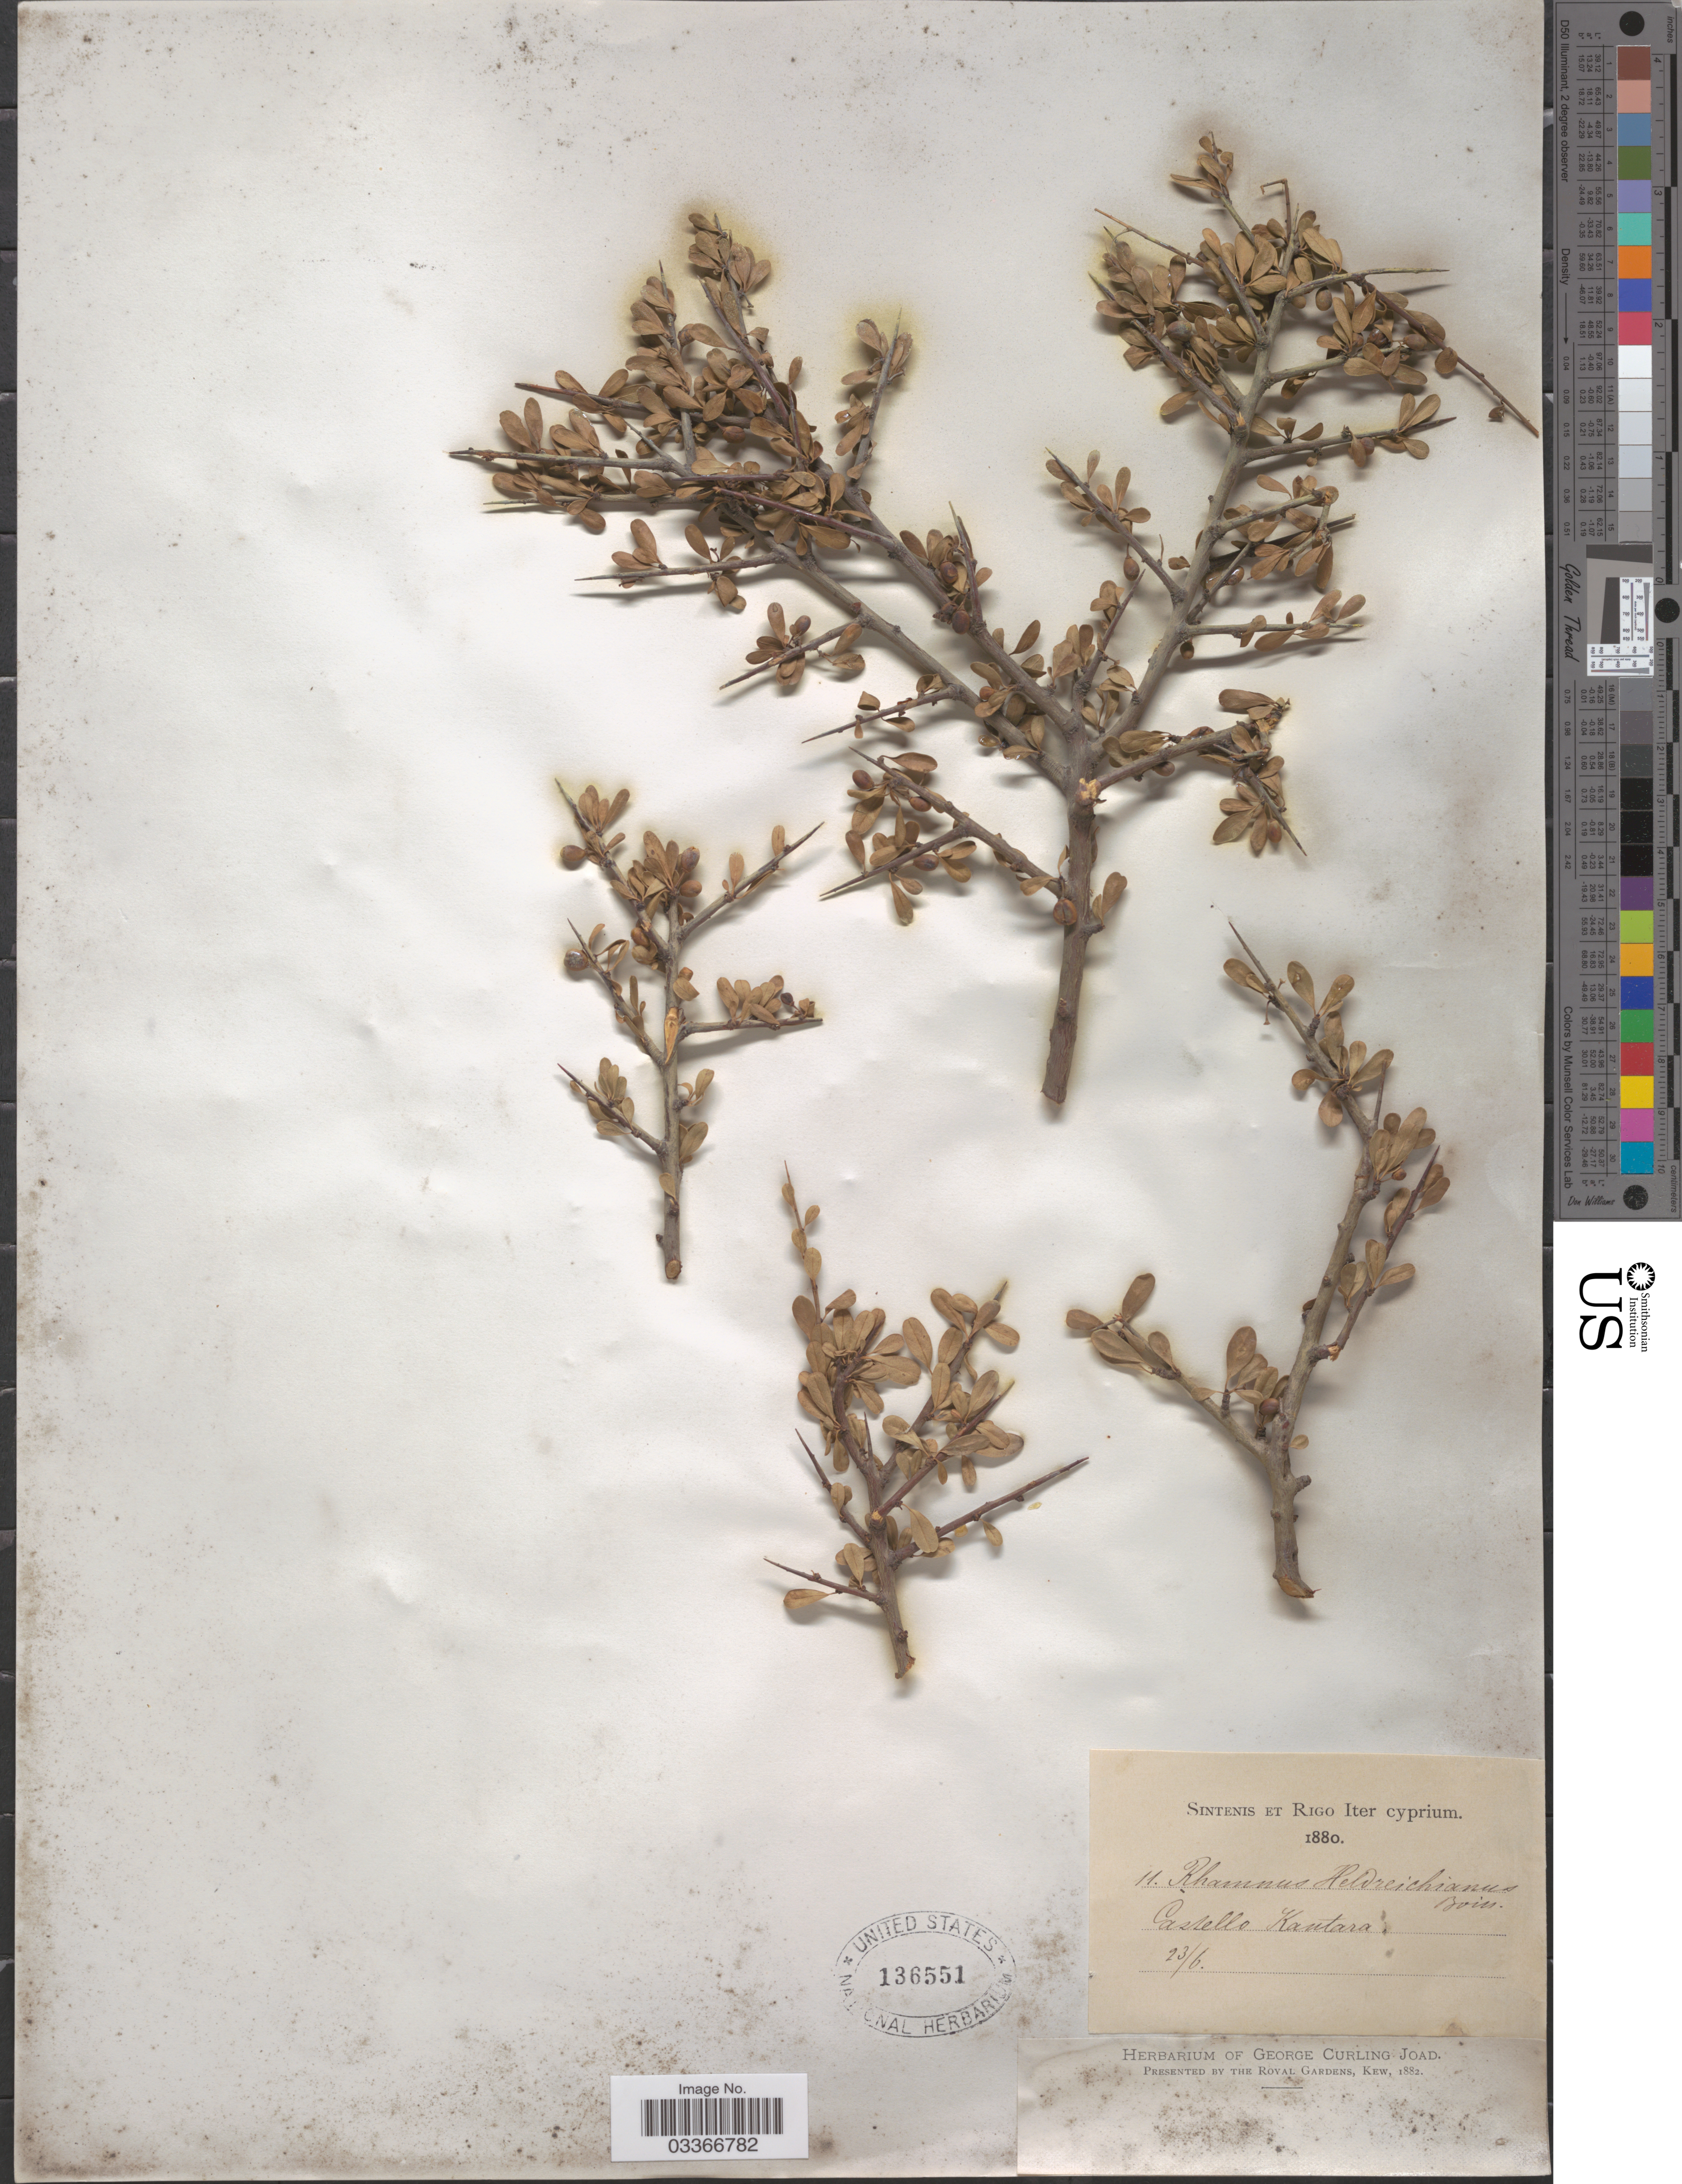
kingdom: Plantae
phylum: Tracheophyta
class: Magnoliopsida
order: Rosales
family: Rhamnaceae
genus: Rhamnus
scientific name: Rhamnus heldreichii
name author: Boiss.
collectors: -. Sintenis & -- Rigo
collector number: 11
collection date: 1880-06-23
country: Cyprus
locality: Iter cyprium. Castello Kantara.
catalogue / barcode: US 136551